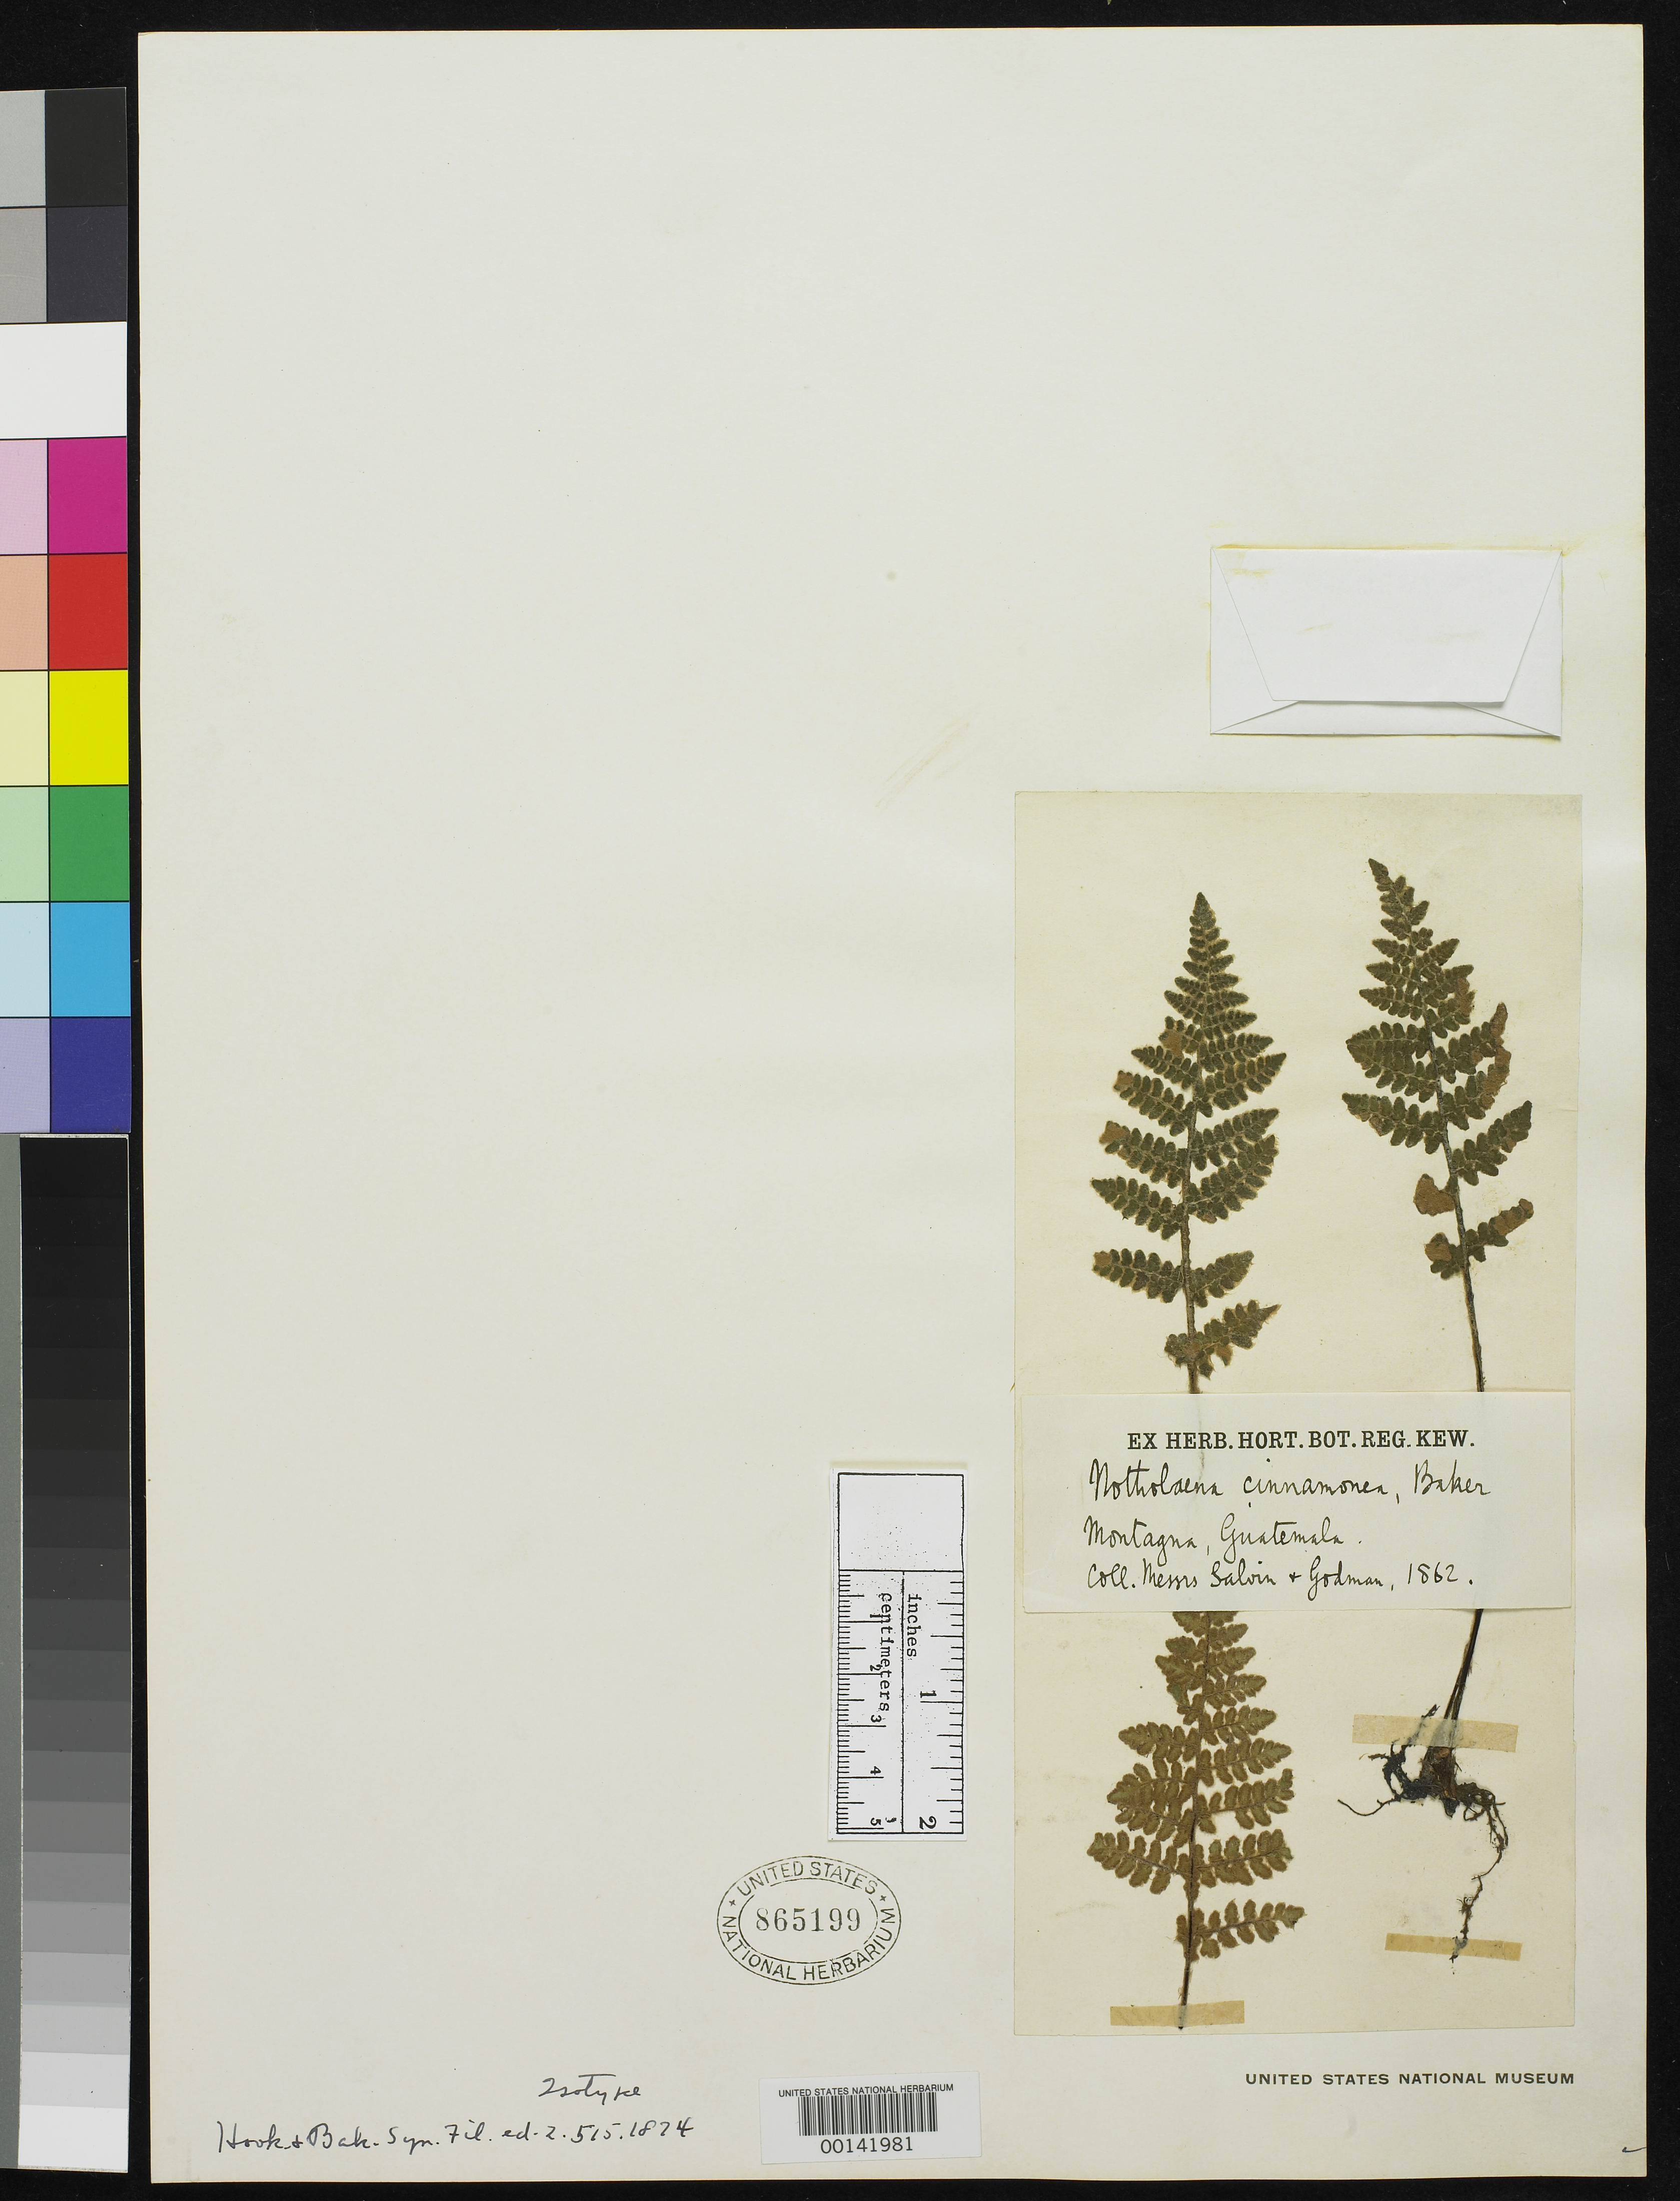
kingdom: Plantae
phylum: Tracheophyta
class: Polypodiopsida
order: Polypodiales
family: Pteridaceae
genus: Notholaena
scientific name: Notholaena cinnamomea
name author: Baker in Hook. & Baker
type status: Type Collection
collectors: O. Salvin & F. d. C. Godman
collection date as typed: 1862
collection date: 1862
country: Guatemala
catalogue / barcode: US 865199